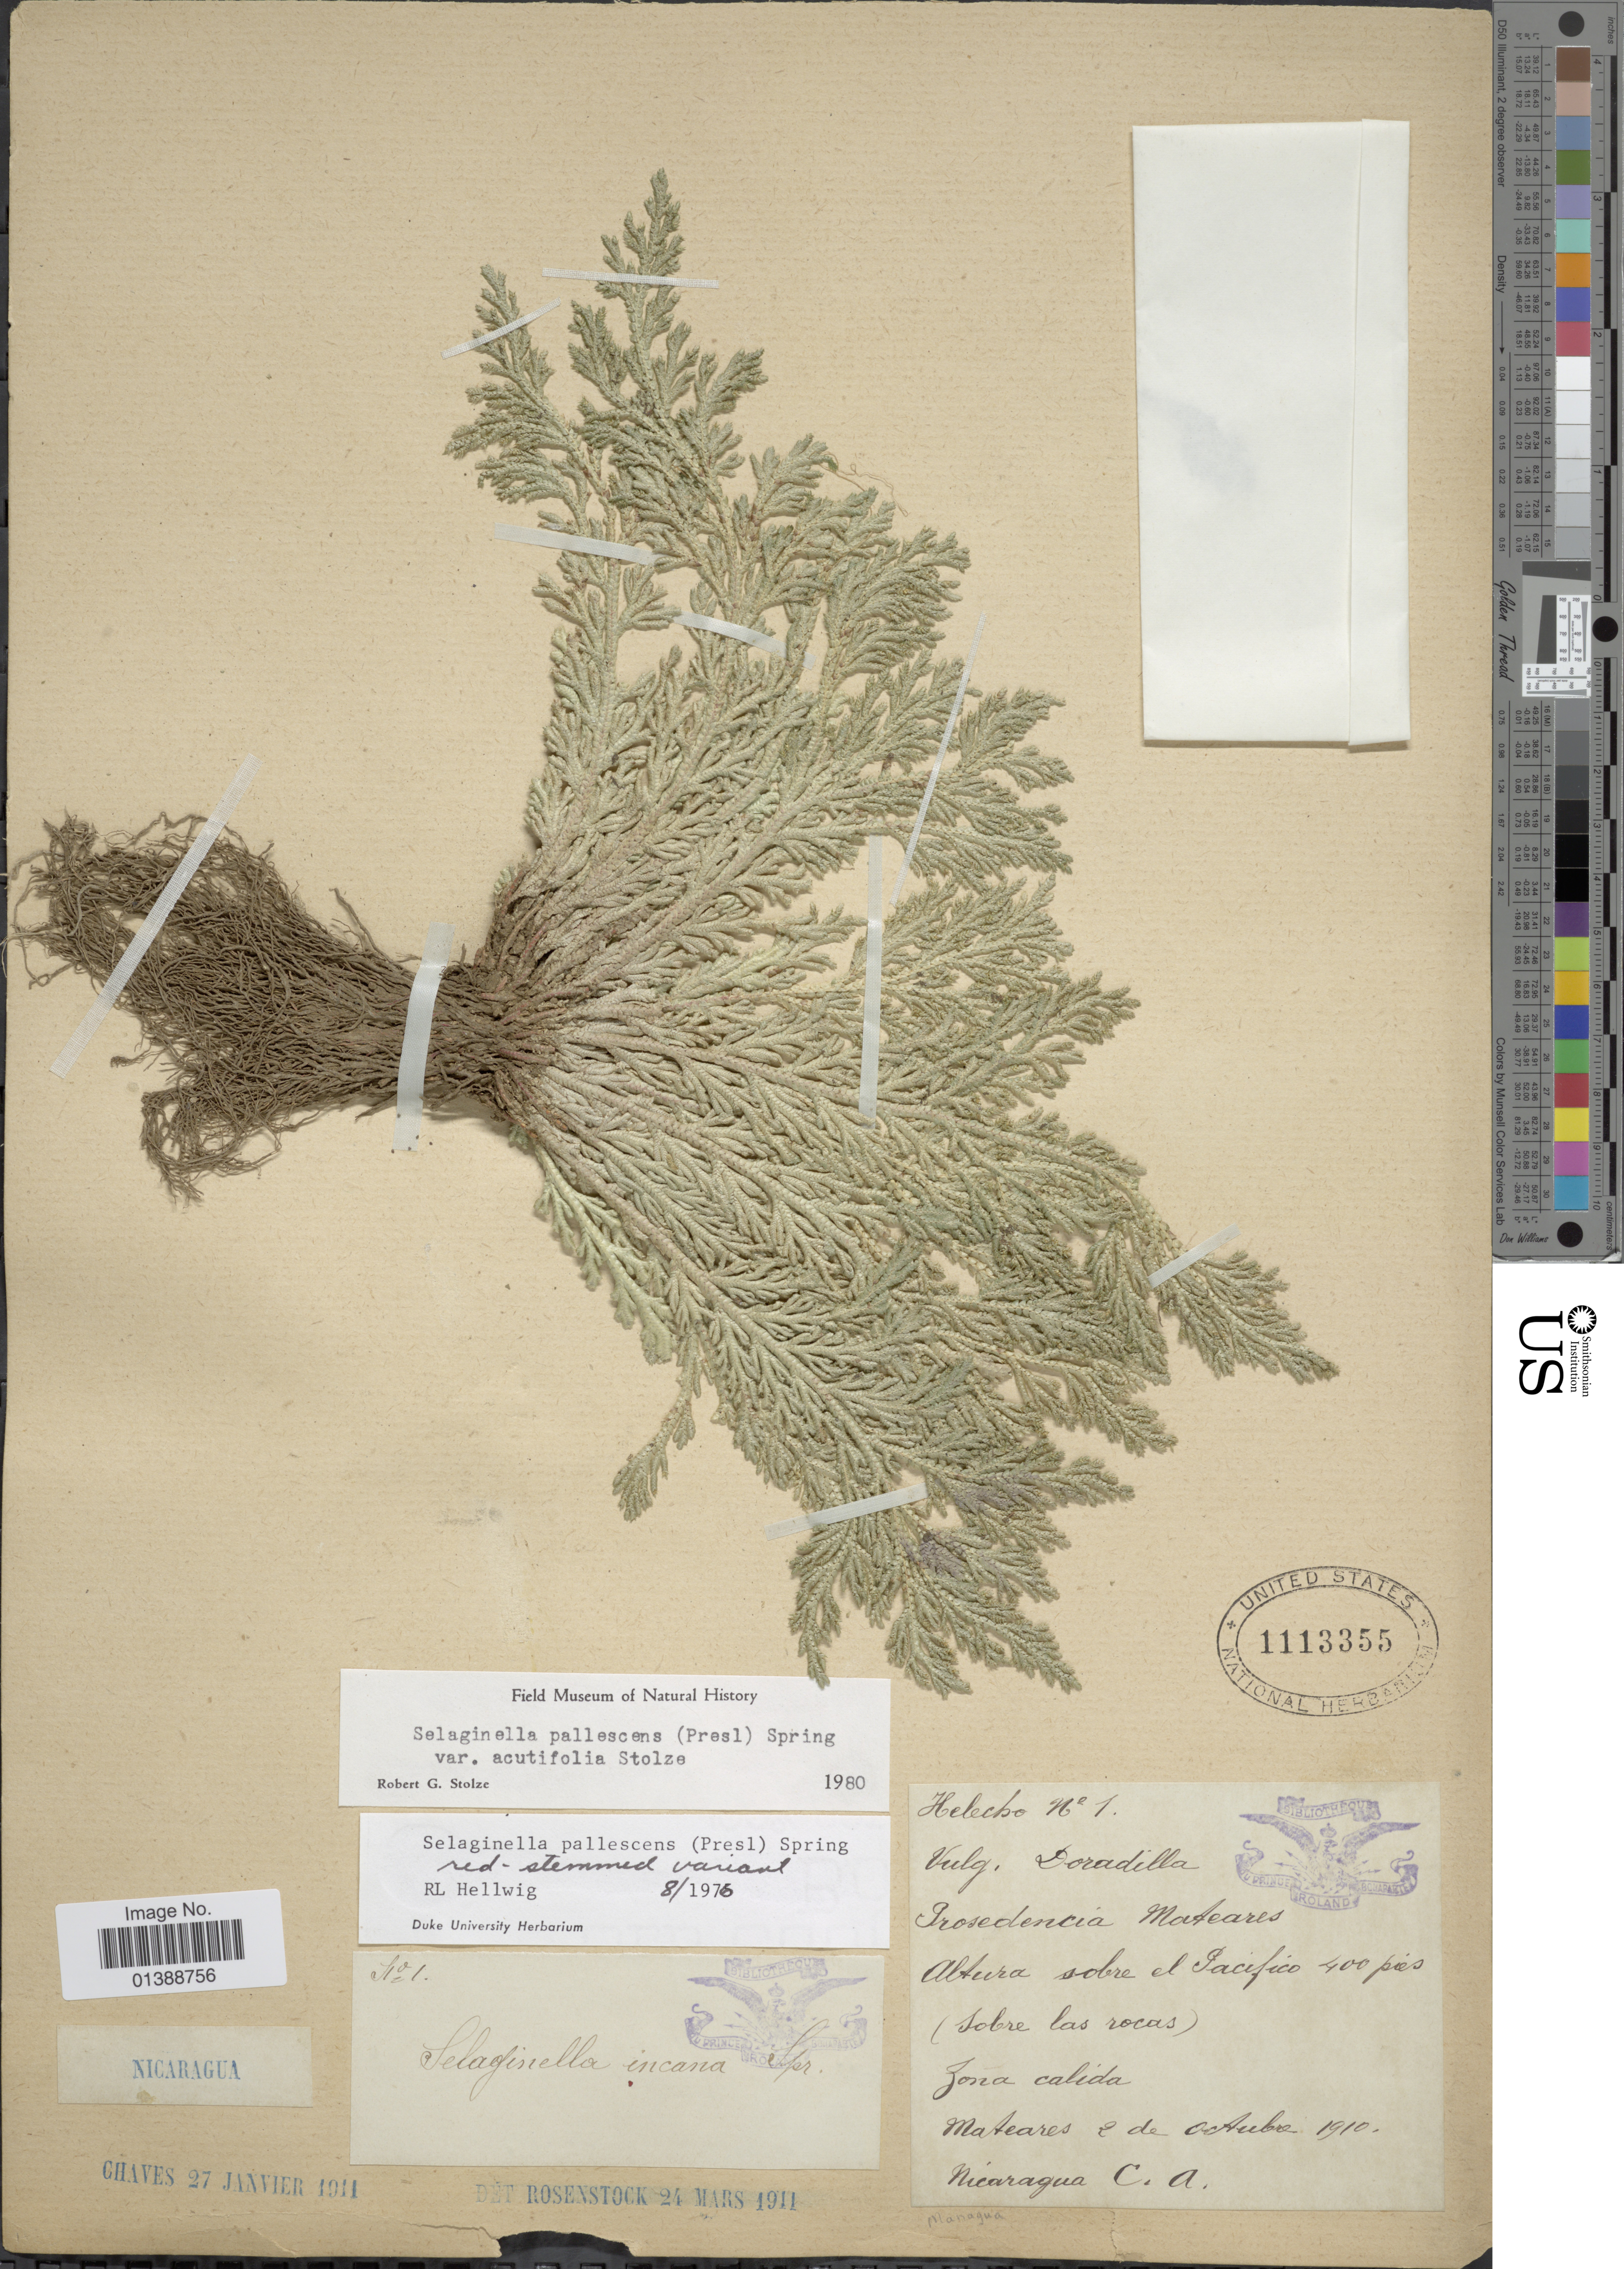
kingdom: Plantae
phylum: Tracheophyta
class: Lycopodiopsida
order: Selaginellales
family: Selaginellaceae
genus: Selaginella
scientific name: Selaginella pallescens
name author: (C. Presl) Spring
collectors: Helecho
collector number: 1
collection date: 1910-10-01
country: Nicaragua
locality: Prosedencia Mateares. Altura sobre el Pacifico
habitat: (sobre las rocas) Zona calida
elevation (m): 122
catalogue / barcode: US 1113355